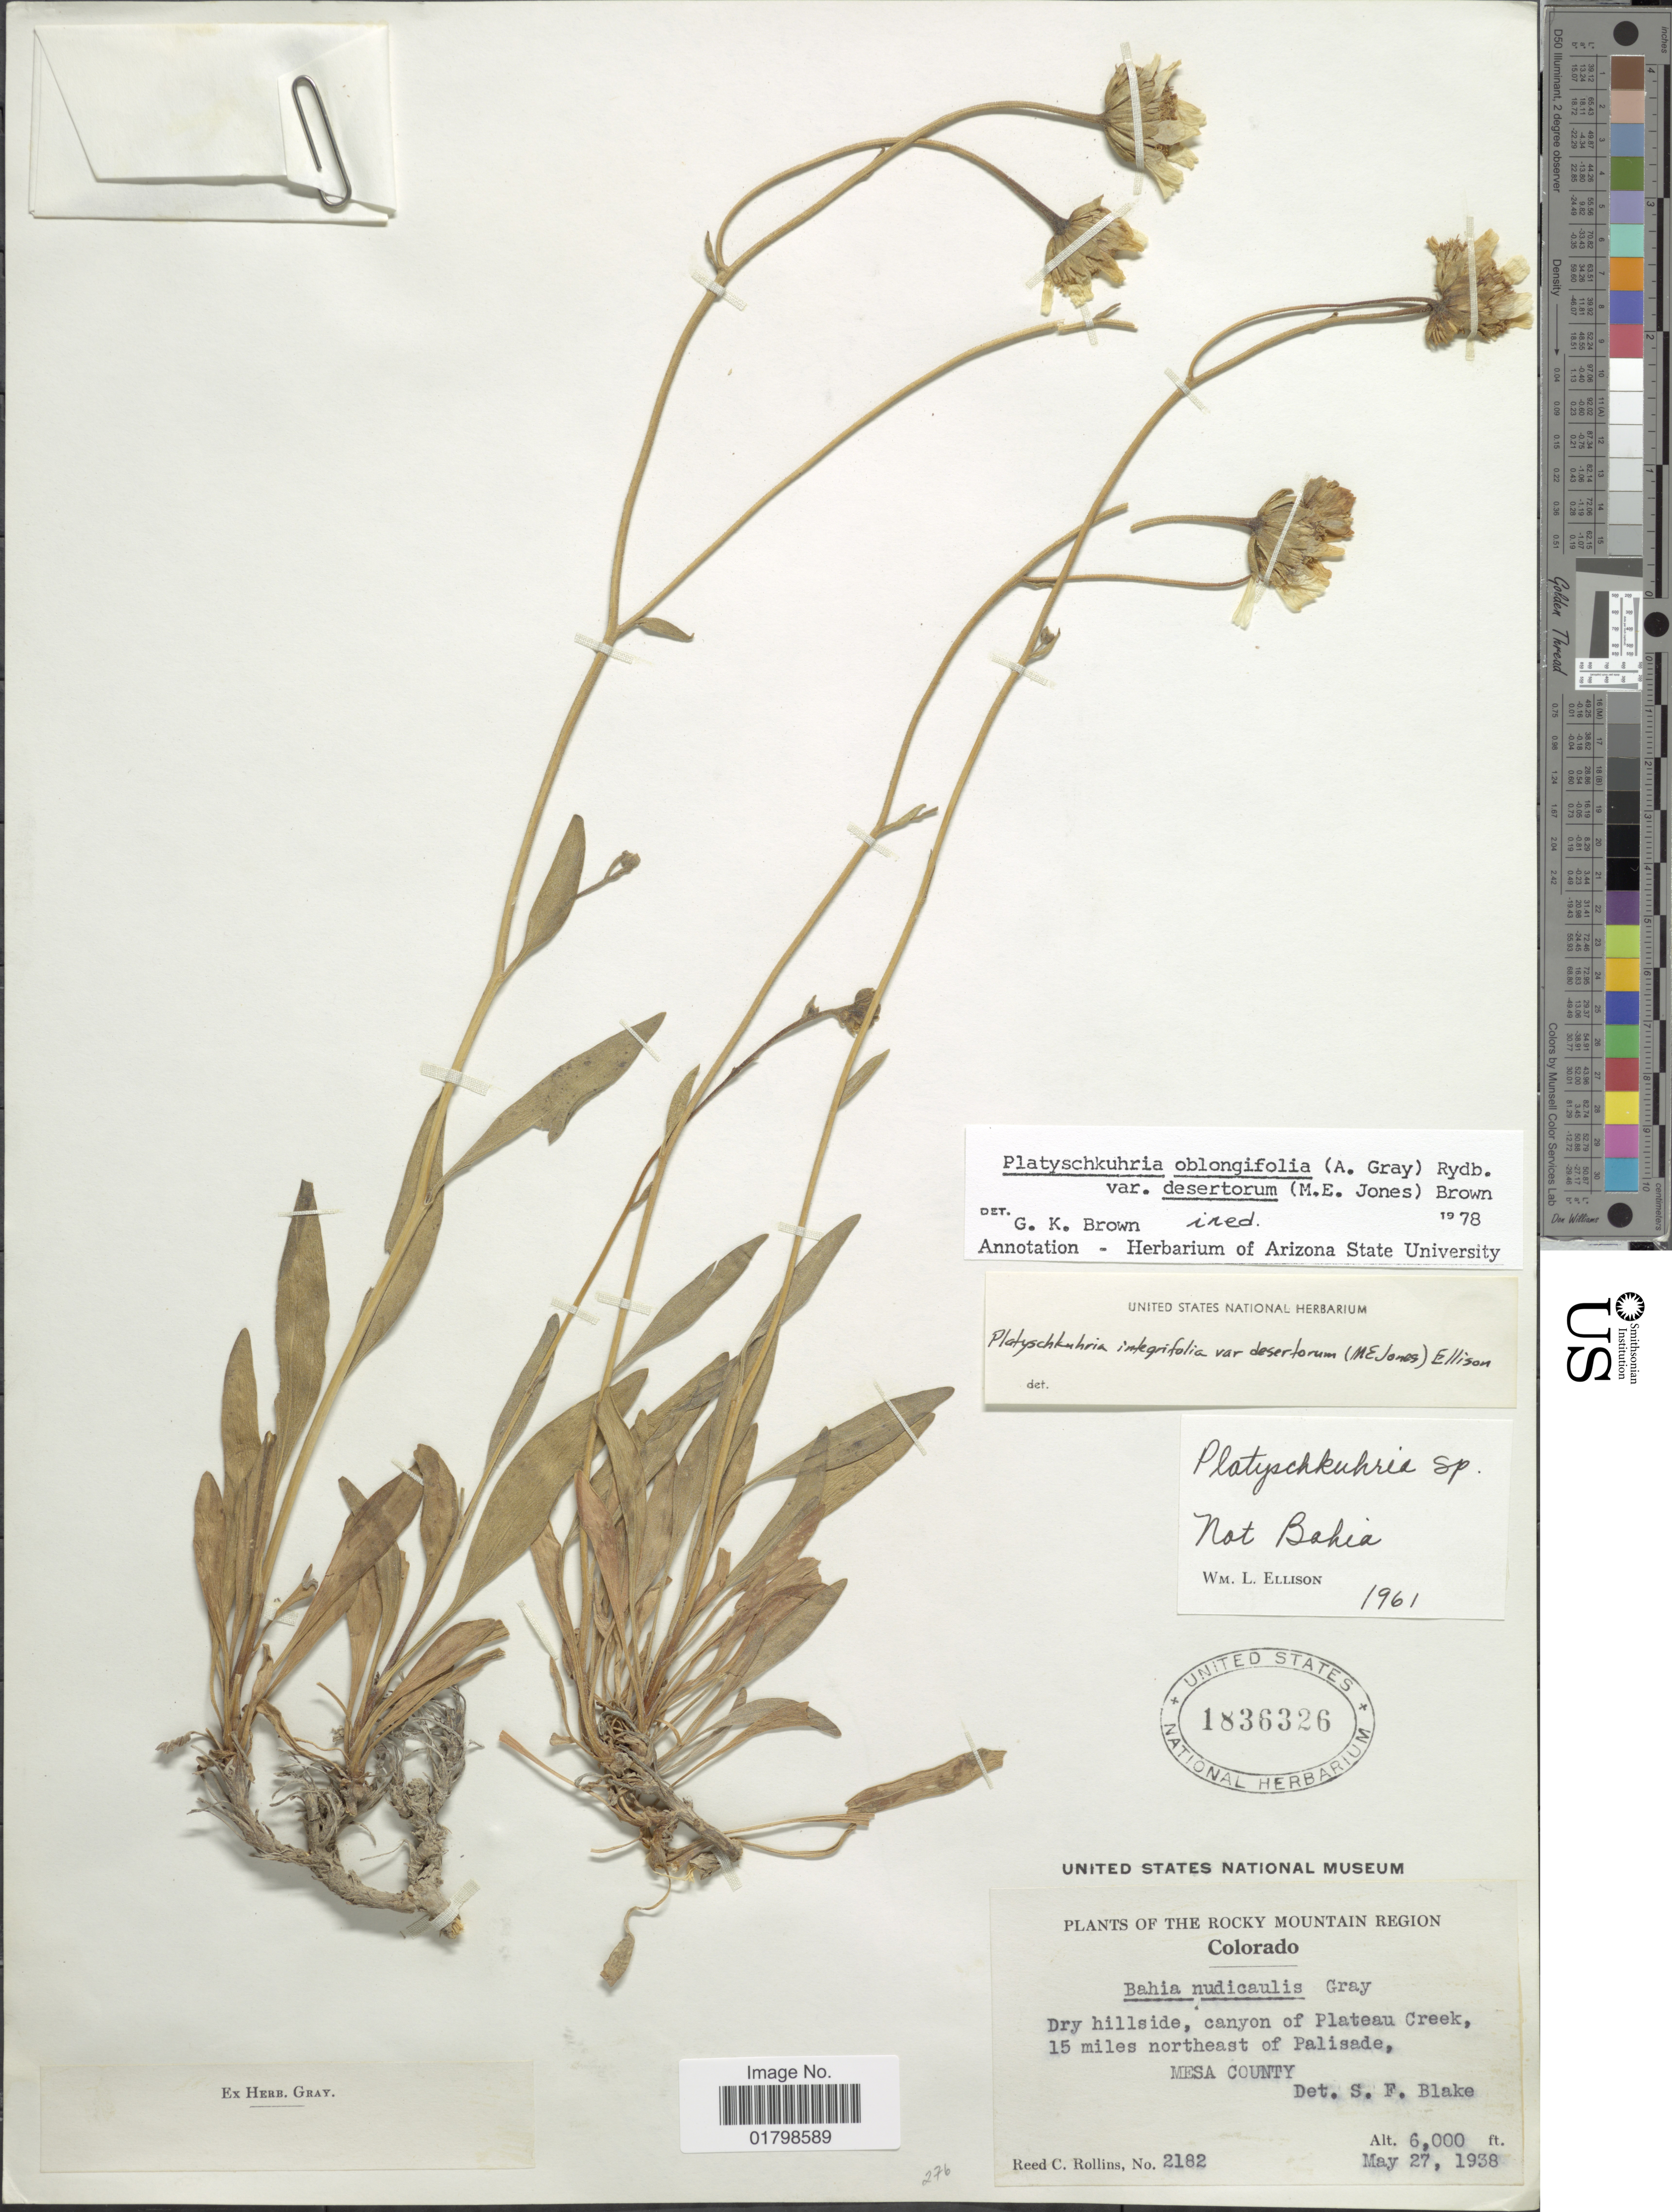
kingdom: Plantae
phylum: Tracheophyta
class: Magnoliopsida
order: Asterales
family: Asteraceae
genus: Platyschkuhria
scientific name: Platyschkuhria oblongifolia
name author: (A. Gray) Rydb.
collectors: R. C. Rollins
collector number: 2182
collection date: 1938-05-27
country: United States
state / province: Colorado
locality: Rocky Mountain Region, canyon of Plataeu Creek, 15 miles northeast of Palisade, Mesa County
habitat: dry hillside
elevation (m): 1829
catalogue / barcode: US 1836326